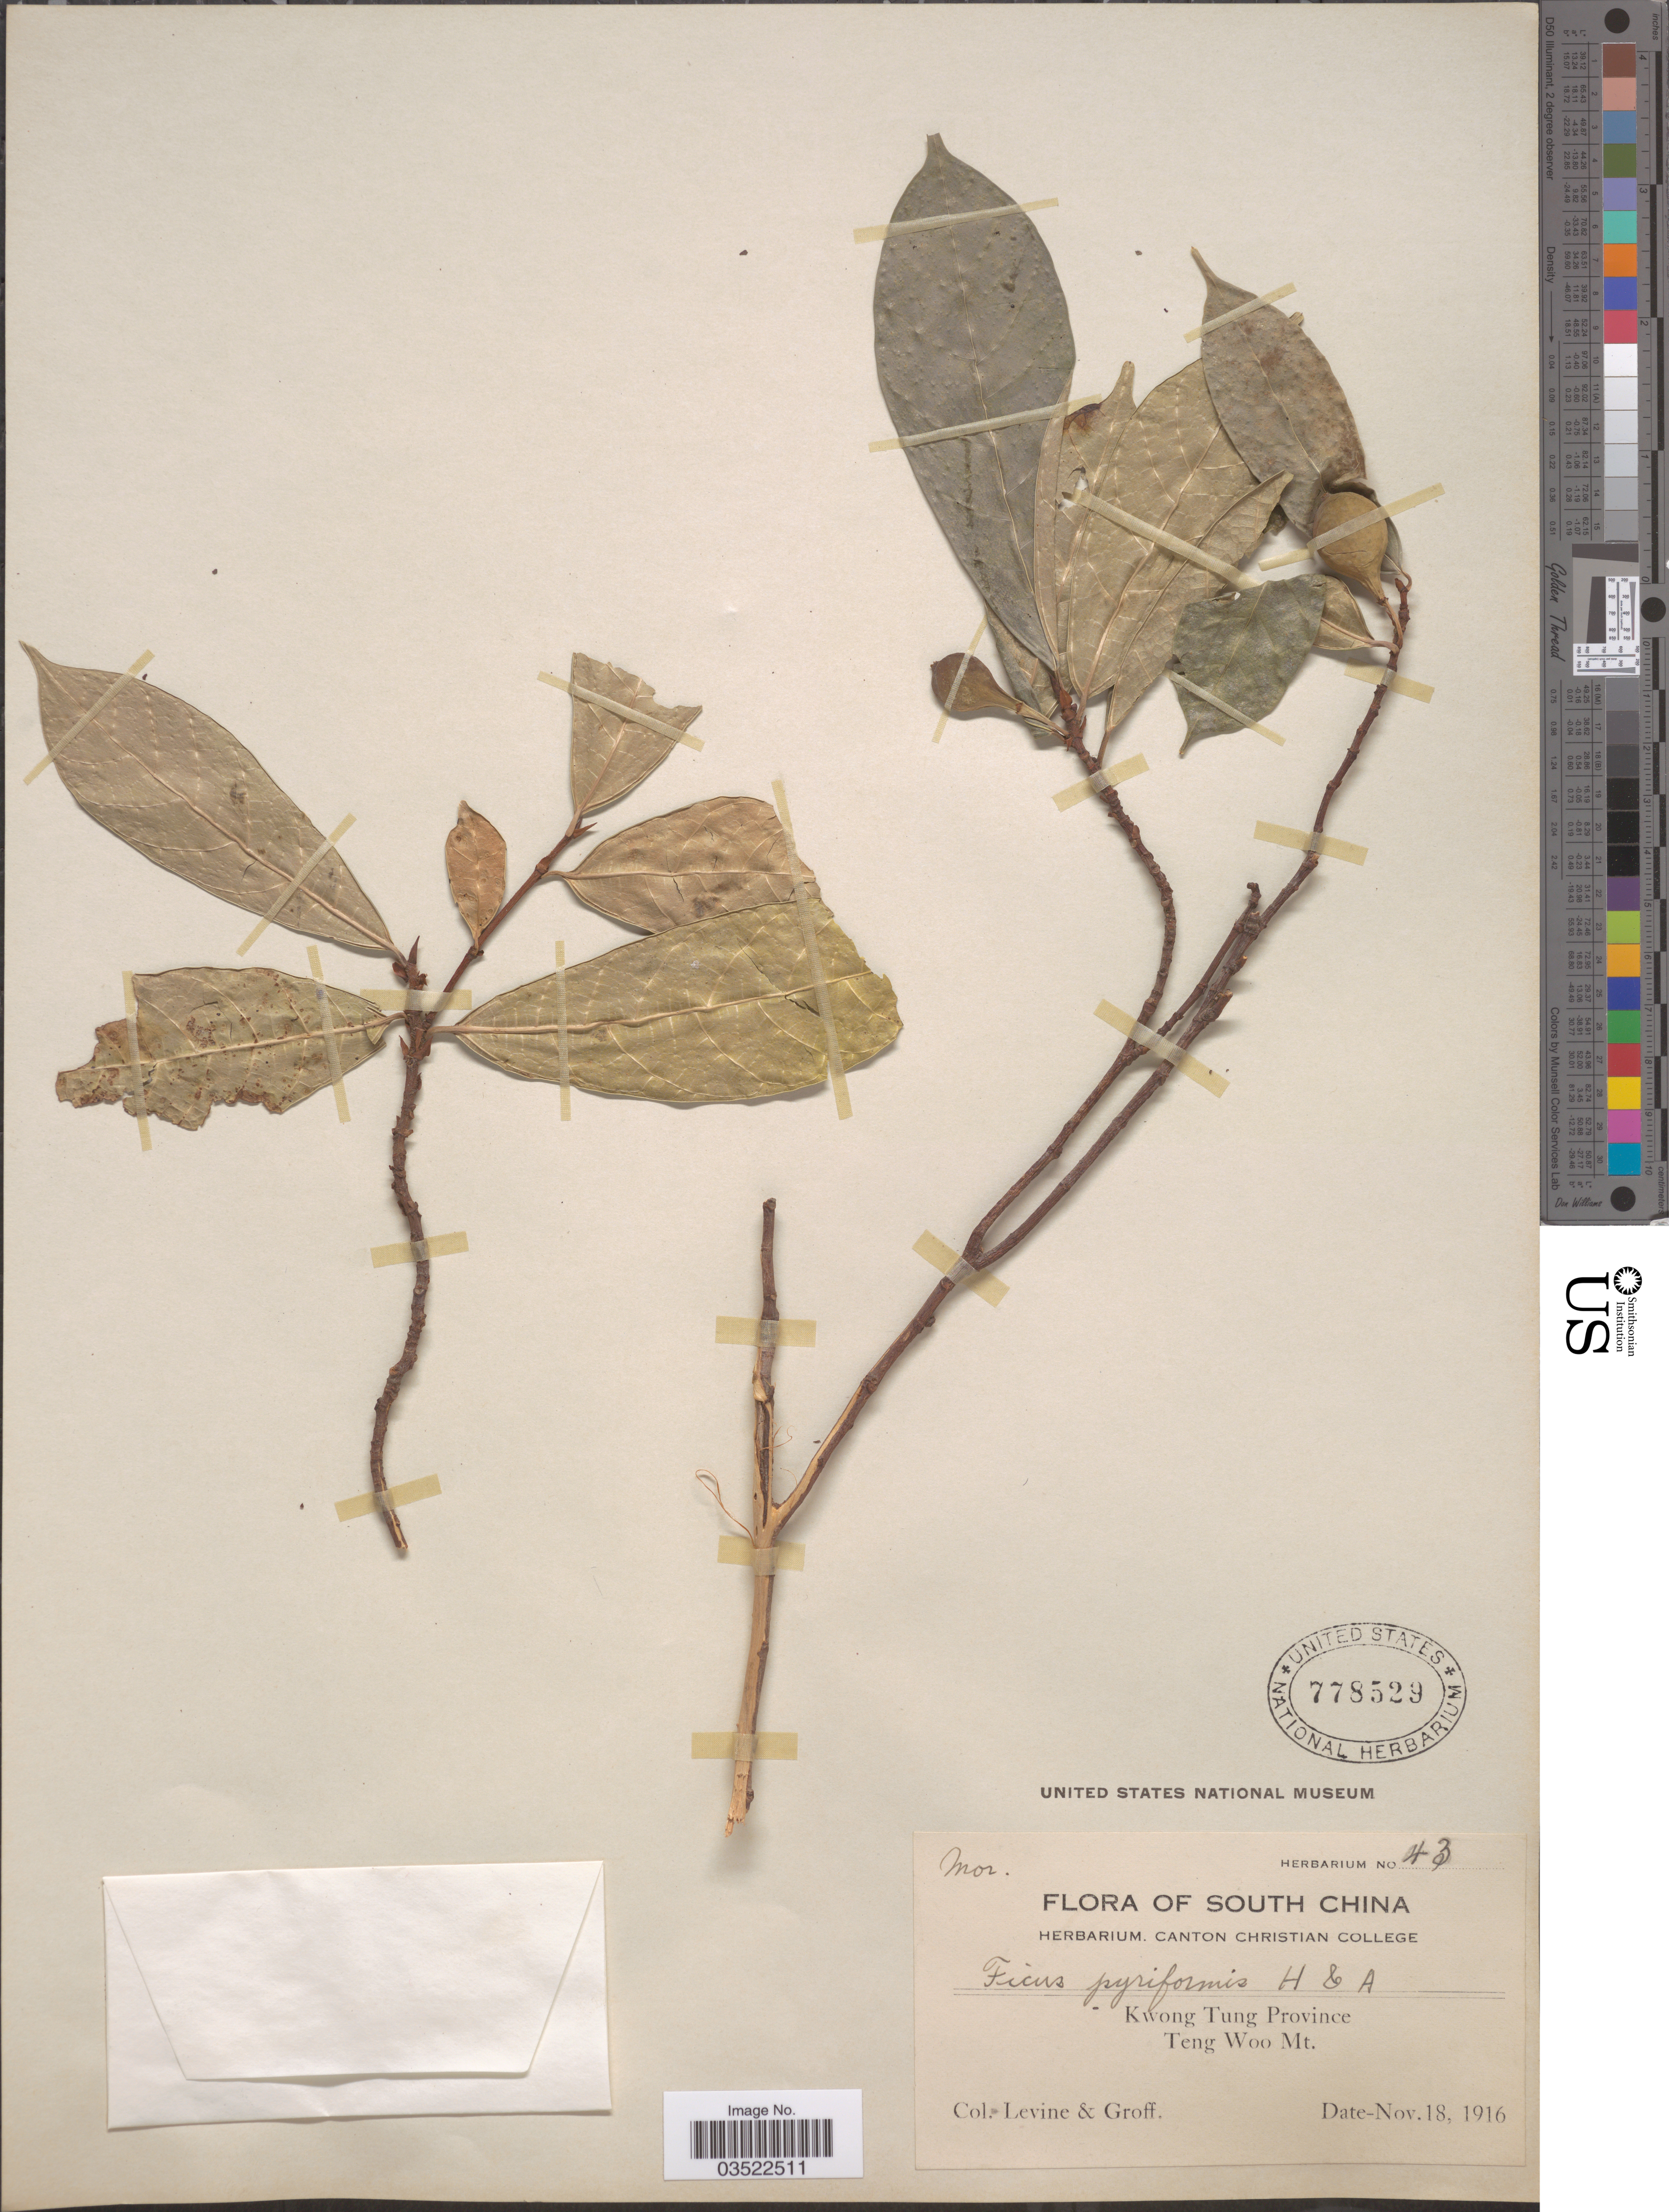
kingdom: Plantae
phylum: Tracheophyta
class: Magnoliopsida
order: Rosales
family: Moraceae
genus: Ficus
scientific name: Ficus pyriformis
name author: Hook. & Arn.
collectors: -. Levine & -- Groff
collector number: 43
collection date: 1916-11-18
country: China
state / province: Guangdong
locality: South China. Kwong Tung Province. Teng Woo Mt.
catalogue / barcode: US 778529